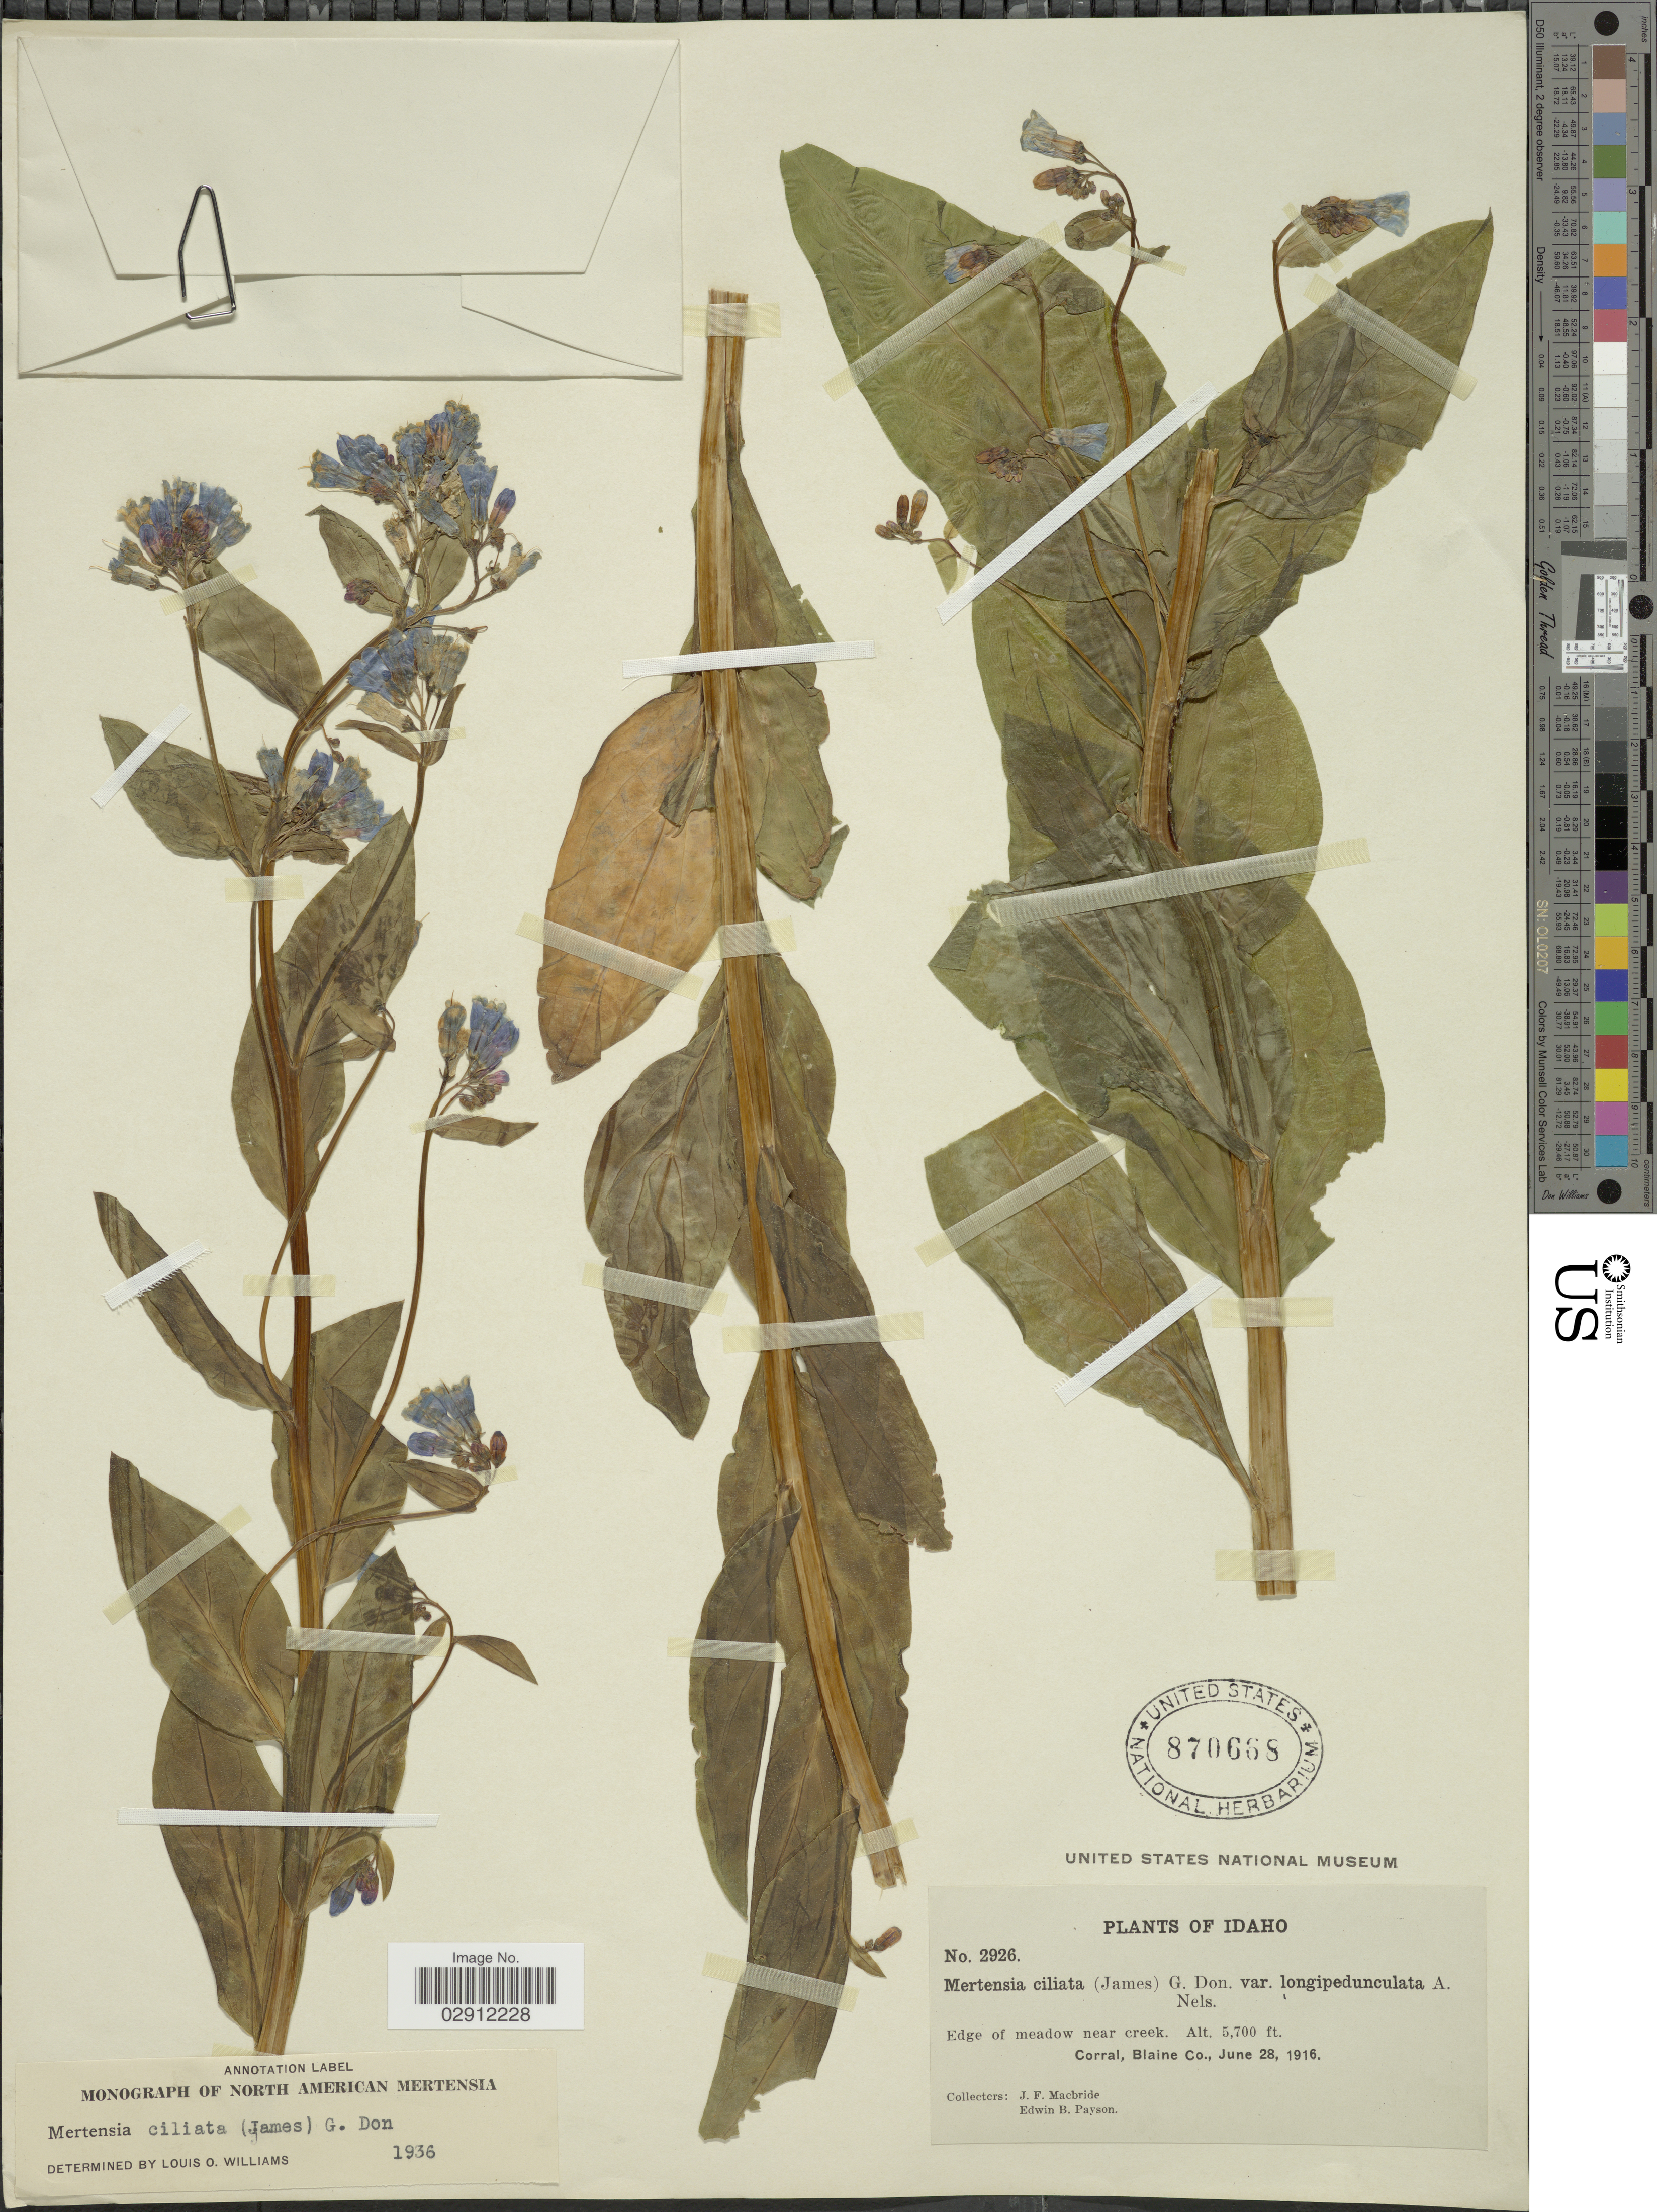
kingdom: Plantae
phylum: Tracheophyta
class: Magnoliopsida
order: Boraginales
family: Boraginaceae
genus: Mertensia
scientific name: Mertensia ciliata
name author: (James) G. Don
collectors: J. F. Macbride & E. B. Payson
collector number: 2926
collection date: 1916-06-28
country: United States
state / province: Idaho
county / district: Blaine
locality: Corral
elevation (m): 1737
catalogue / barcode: US 870668